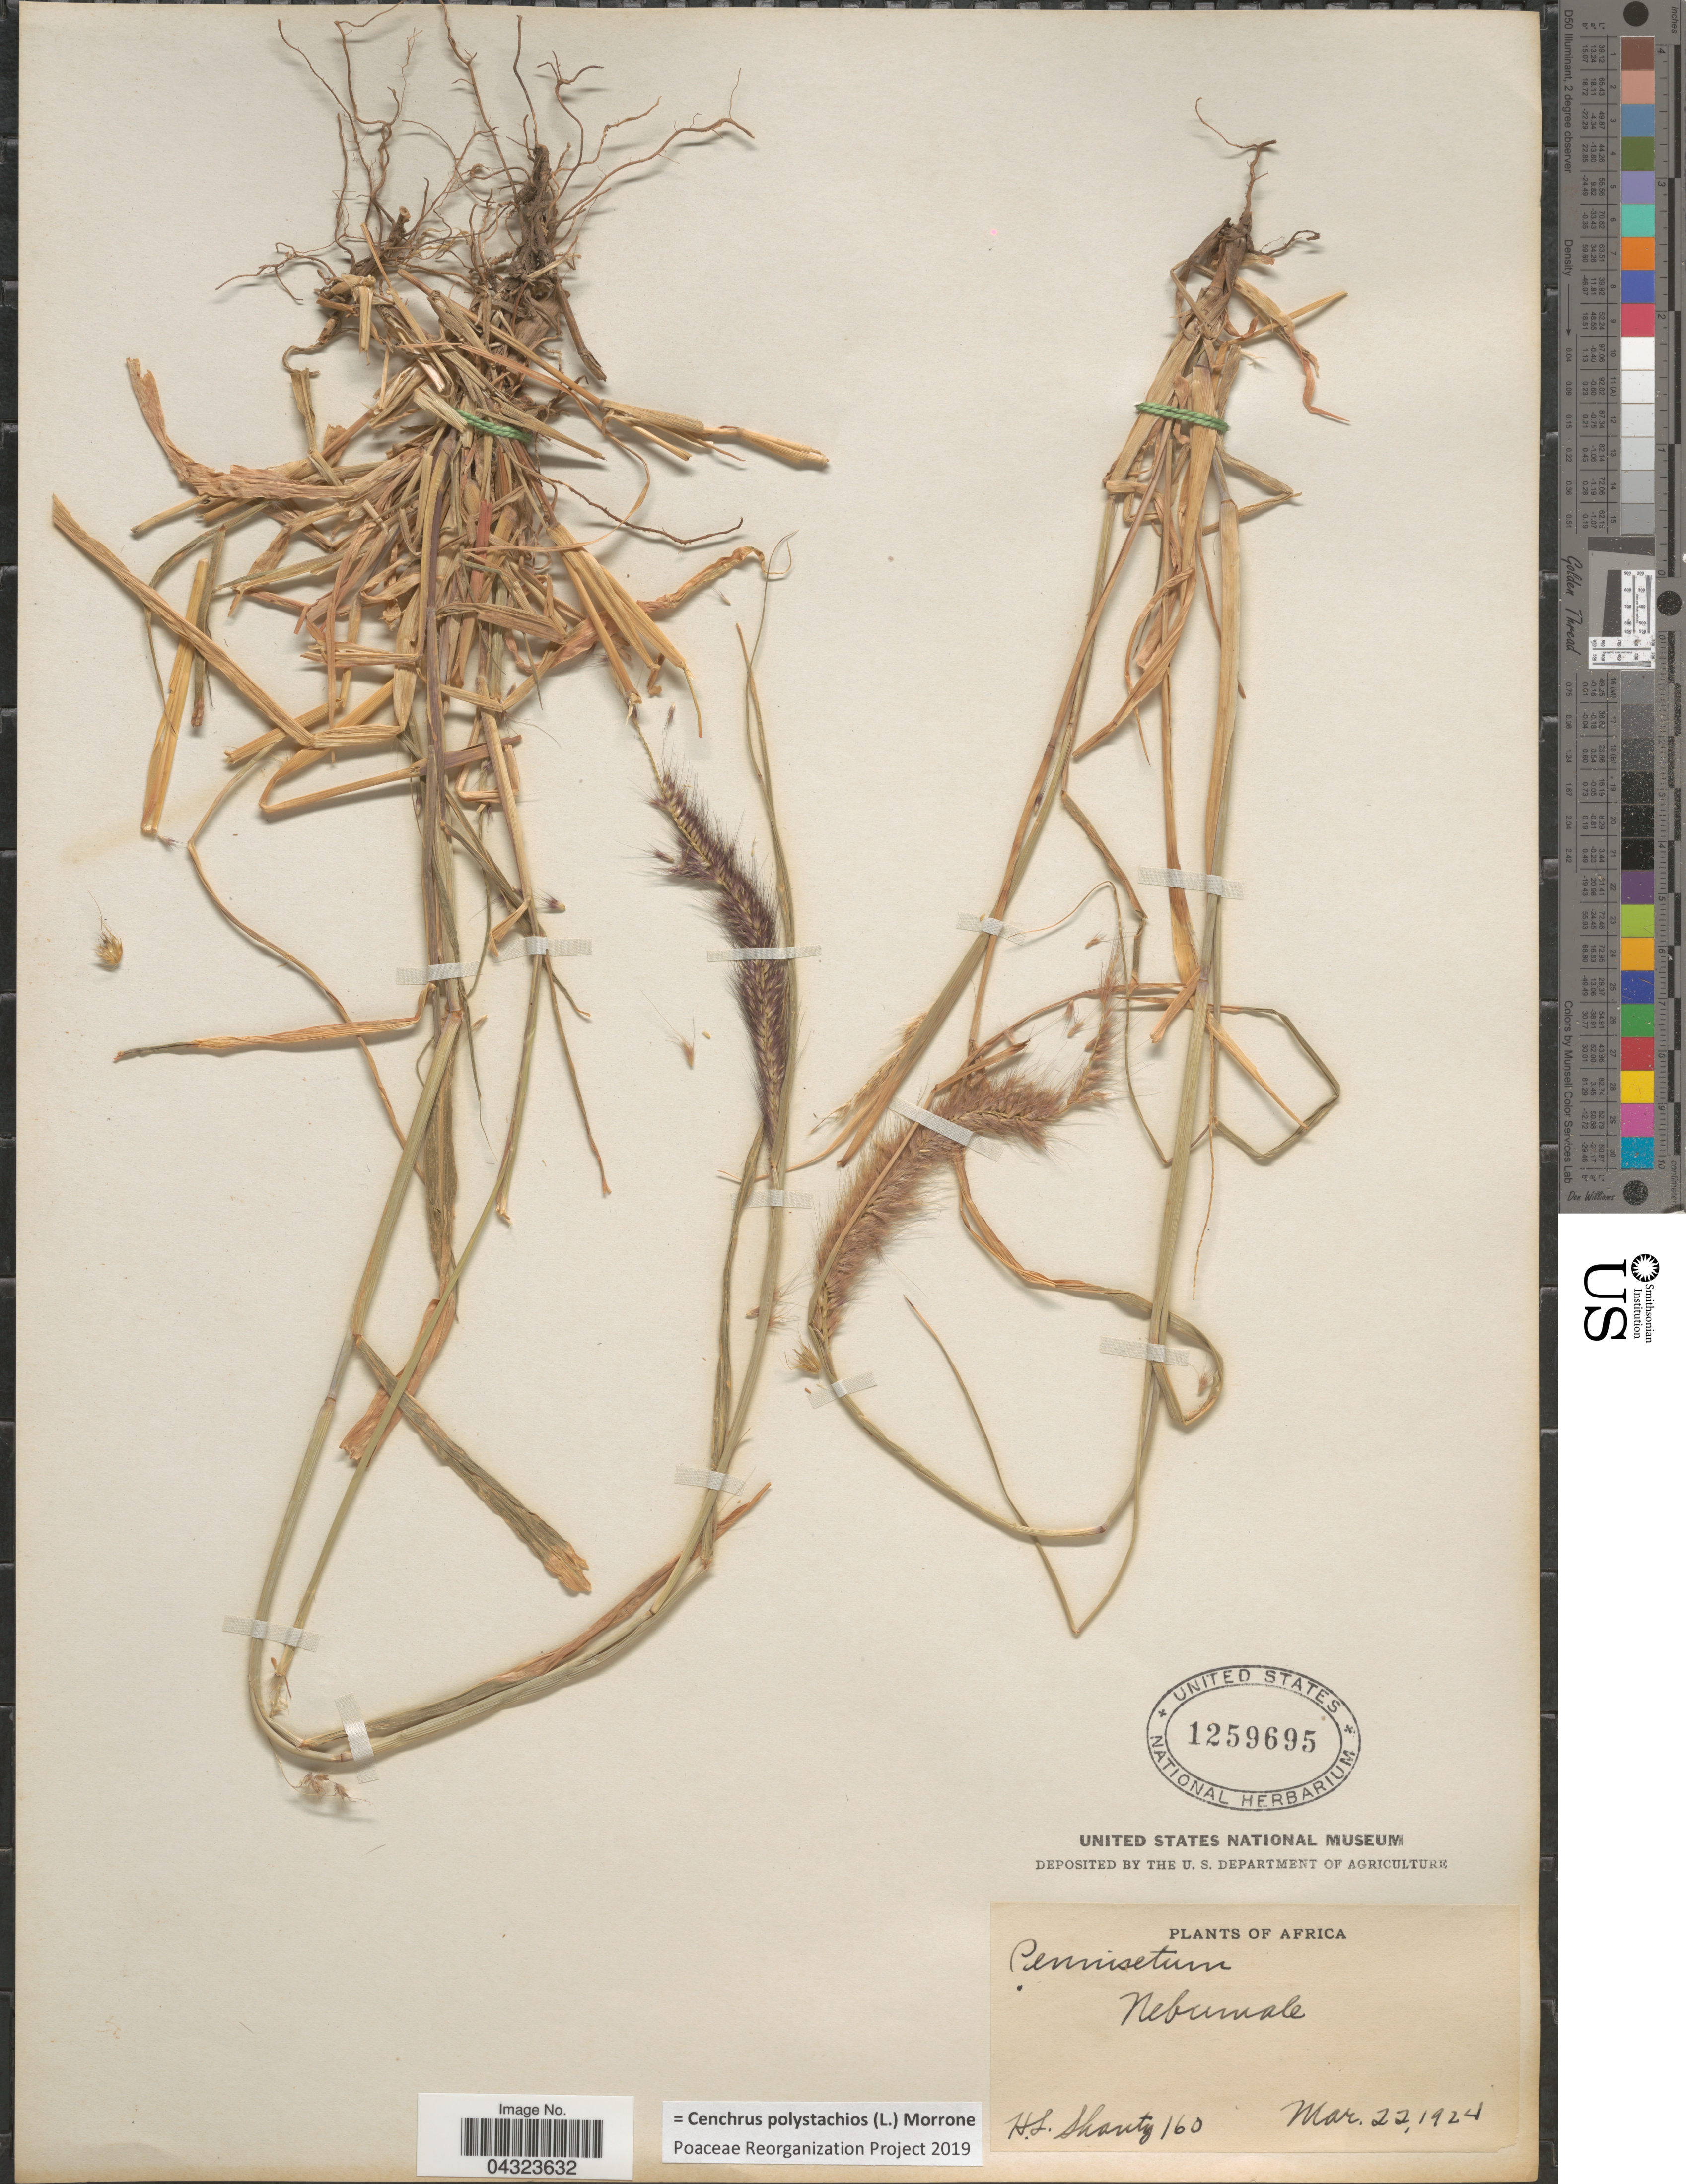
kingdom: Plantae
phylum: Tracheophyta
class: Liliopsida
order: Poales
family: Poaceae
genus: Cenchrus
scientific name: Cenchrus polystachios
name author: (L.) Morrone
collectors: H. Shantz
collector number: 160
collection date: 1924-03-22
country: Uganda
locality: Africa. Nebumale.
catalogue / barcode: US 1259695